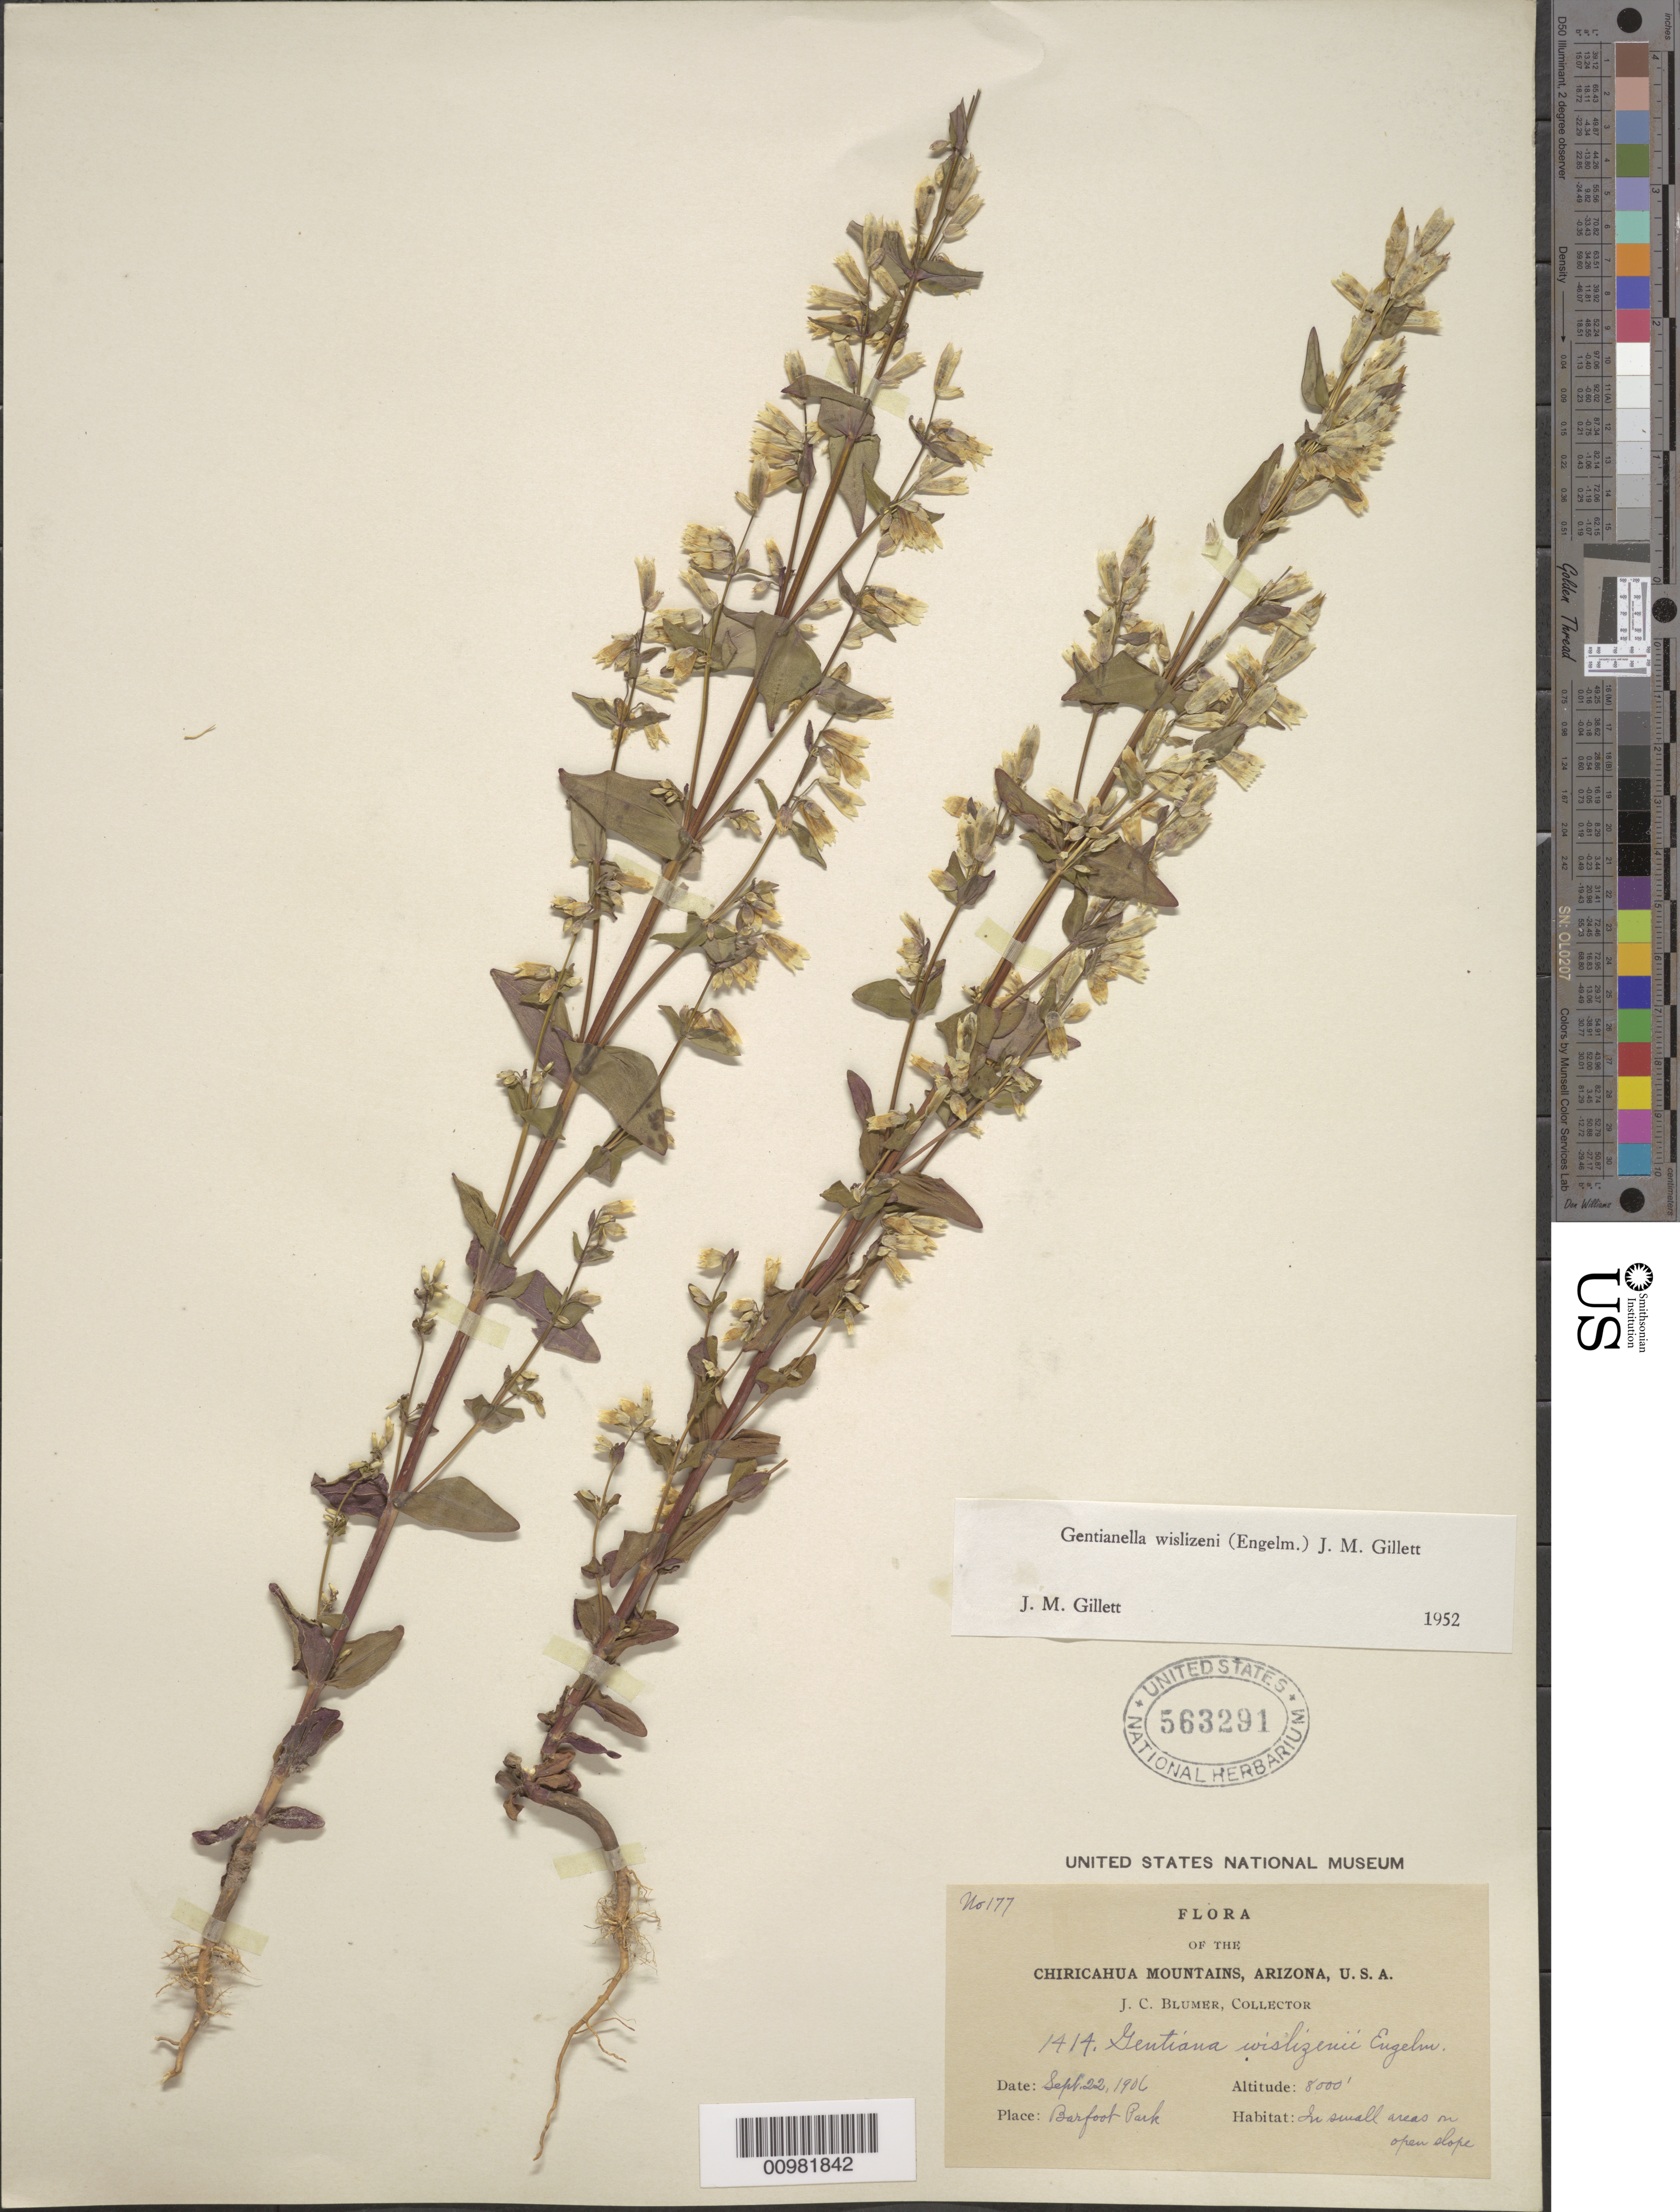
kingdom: Plantae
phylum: Tracheophyta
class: Magnoliopsida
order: Gentianales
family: Gentianaceae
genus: Gentianella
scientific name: Gentianella wislizeni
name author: (Engelm.) J.M. Gillett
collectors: J. C. Blumer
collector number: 1414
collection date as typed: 22 Sep 1906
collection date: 1906-09-22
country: United States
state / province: Arizona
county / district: Cochise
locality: Chiricahua Mts., Barfoot Park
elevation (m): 2438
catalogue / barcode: US 563291